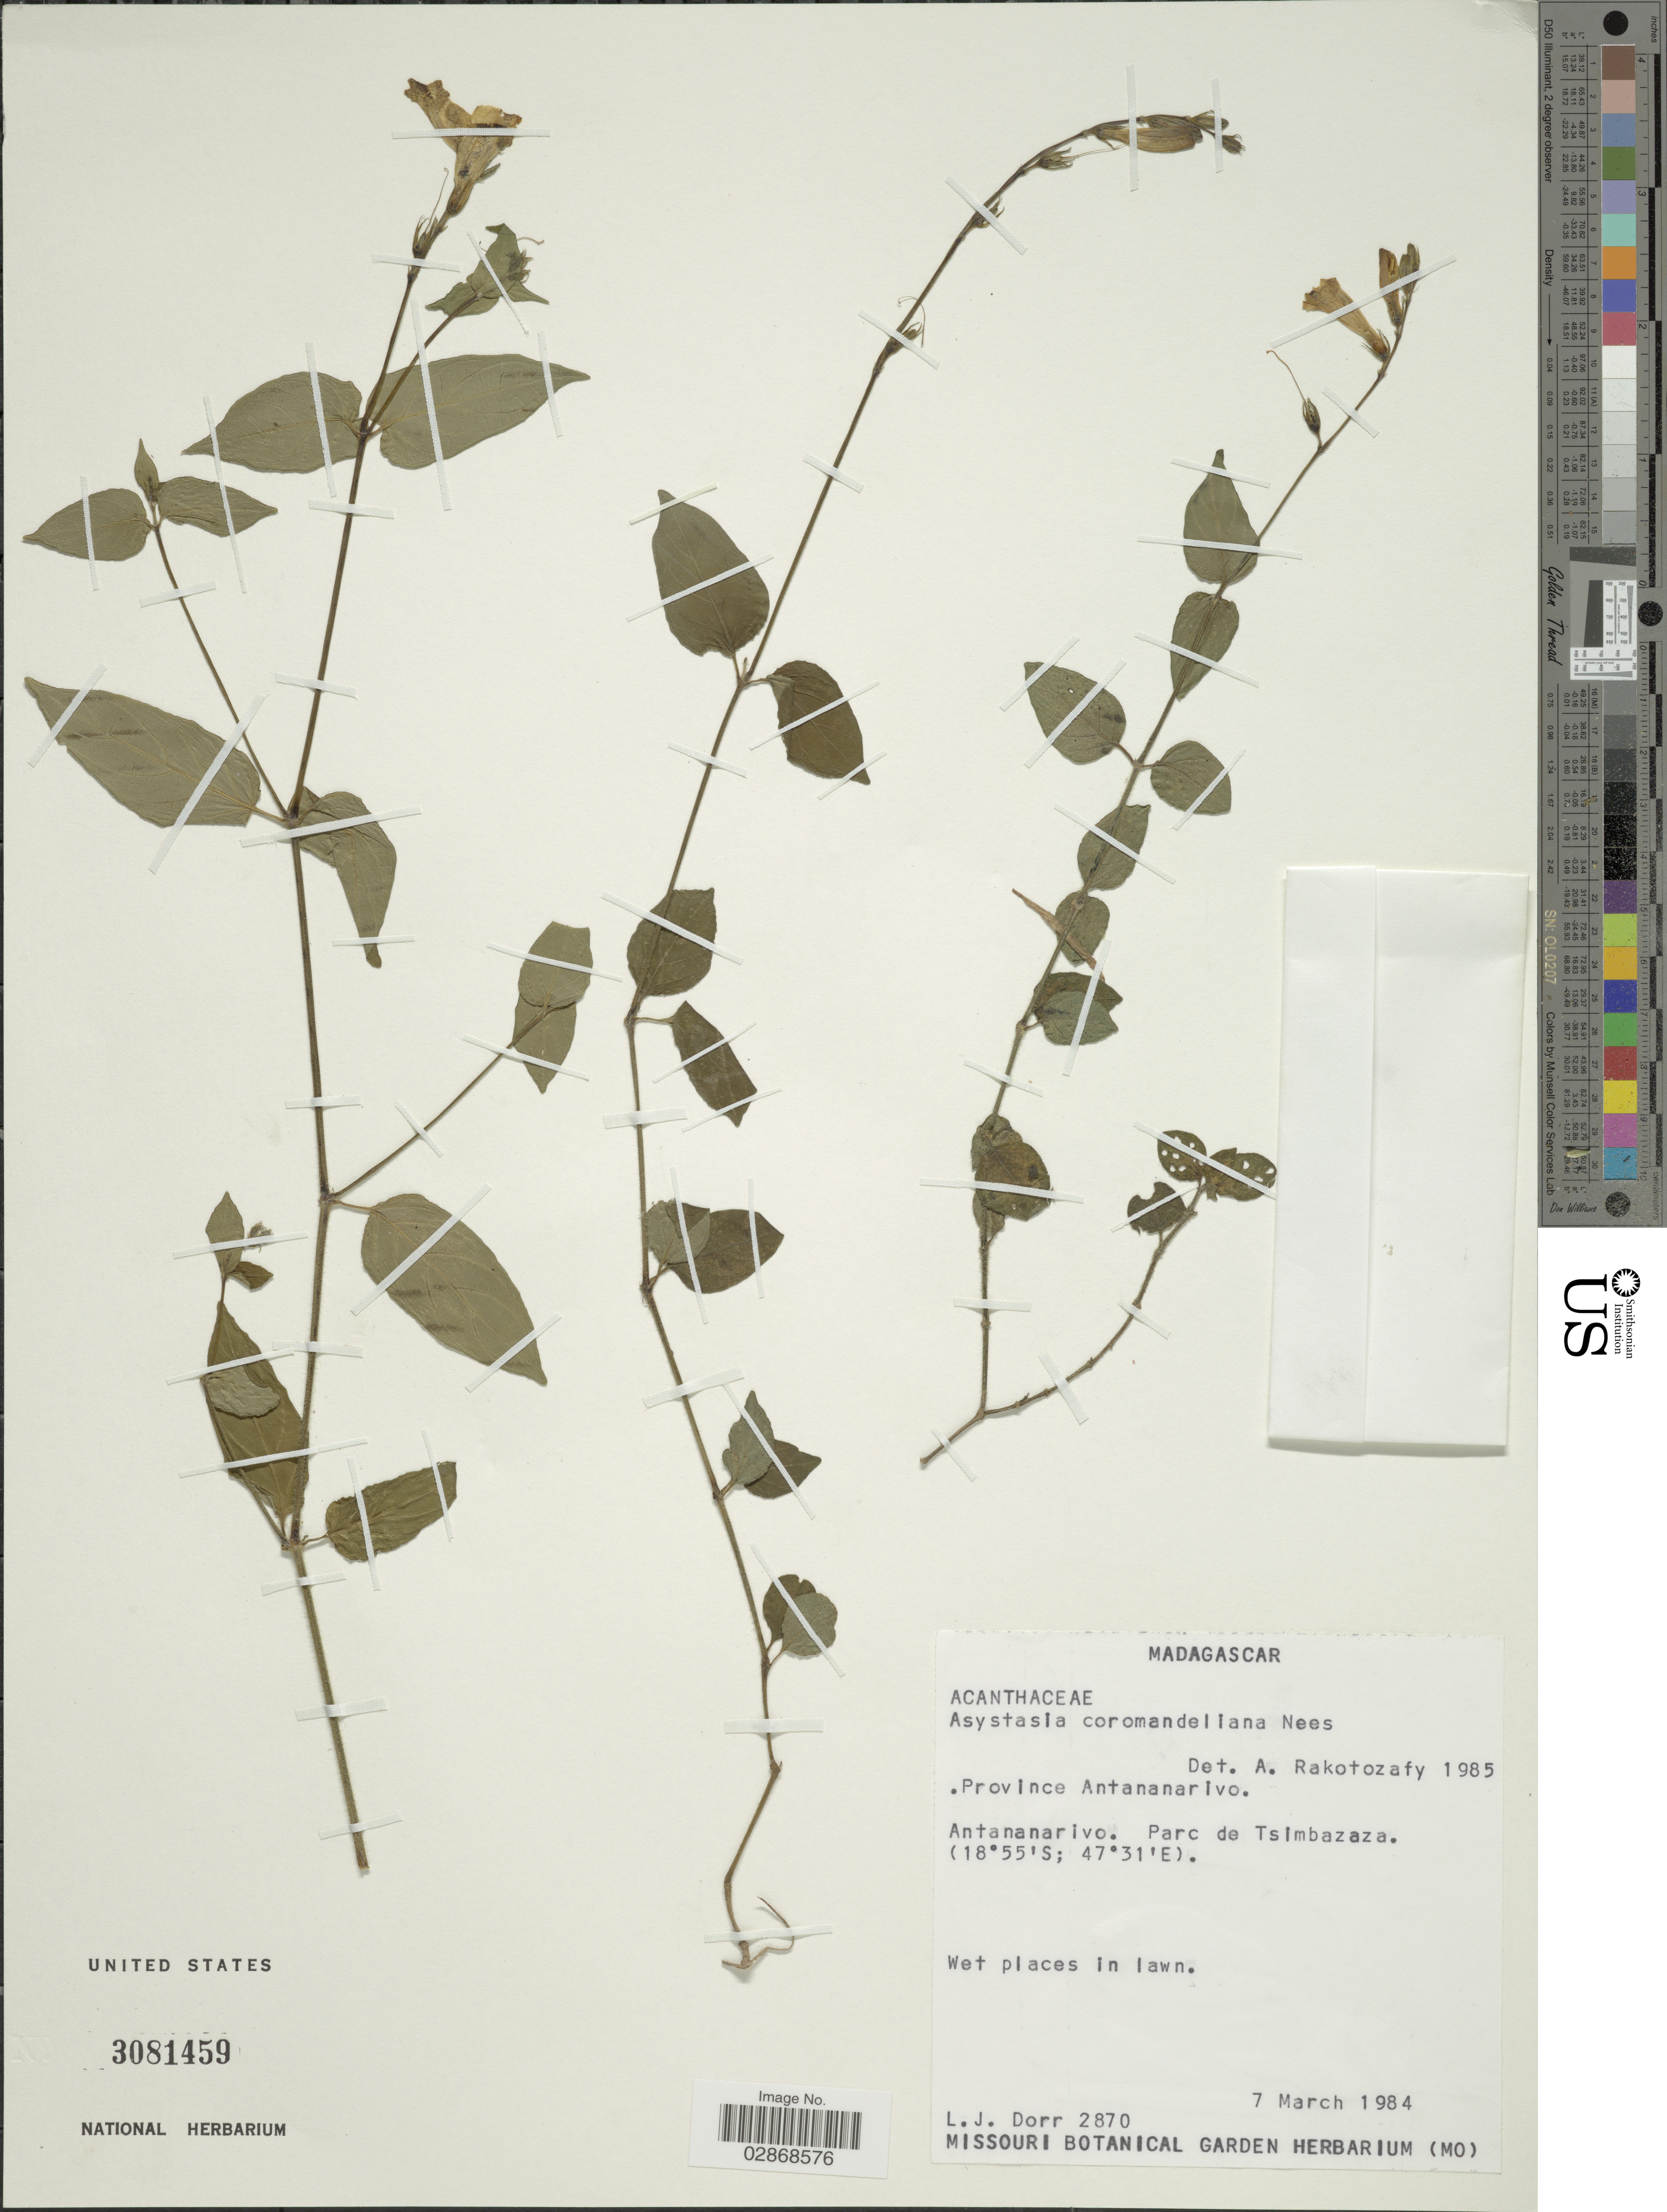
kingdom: Plantae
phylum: Tracheophyta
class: Magnoliopsida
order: Lamiales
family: Acanthaceae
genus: Asystasia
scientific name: Asystasia coromandeliana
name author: Nees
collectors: L. J. Dorr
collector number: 2870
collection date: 1984-03-07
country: Madagascar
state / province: Analamanga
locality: Antananarivo. Parc de Tsimbazaza.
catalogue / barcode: US 3081459